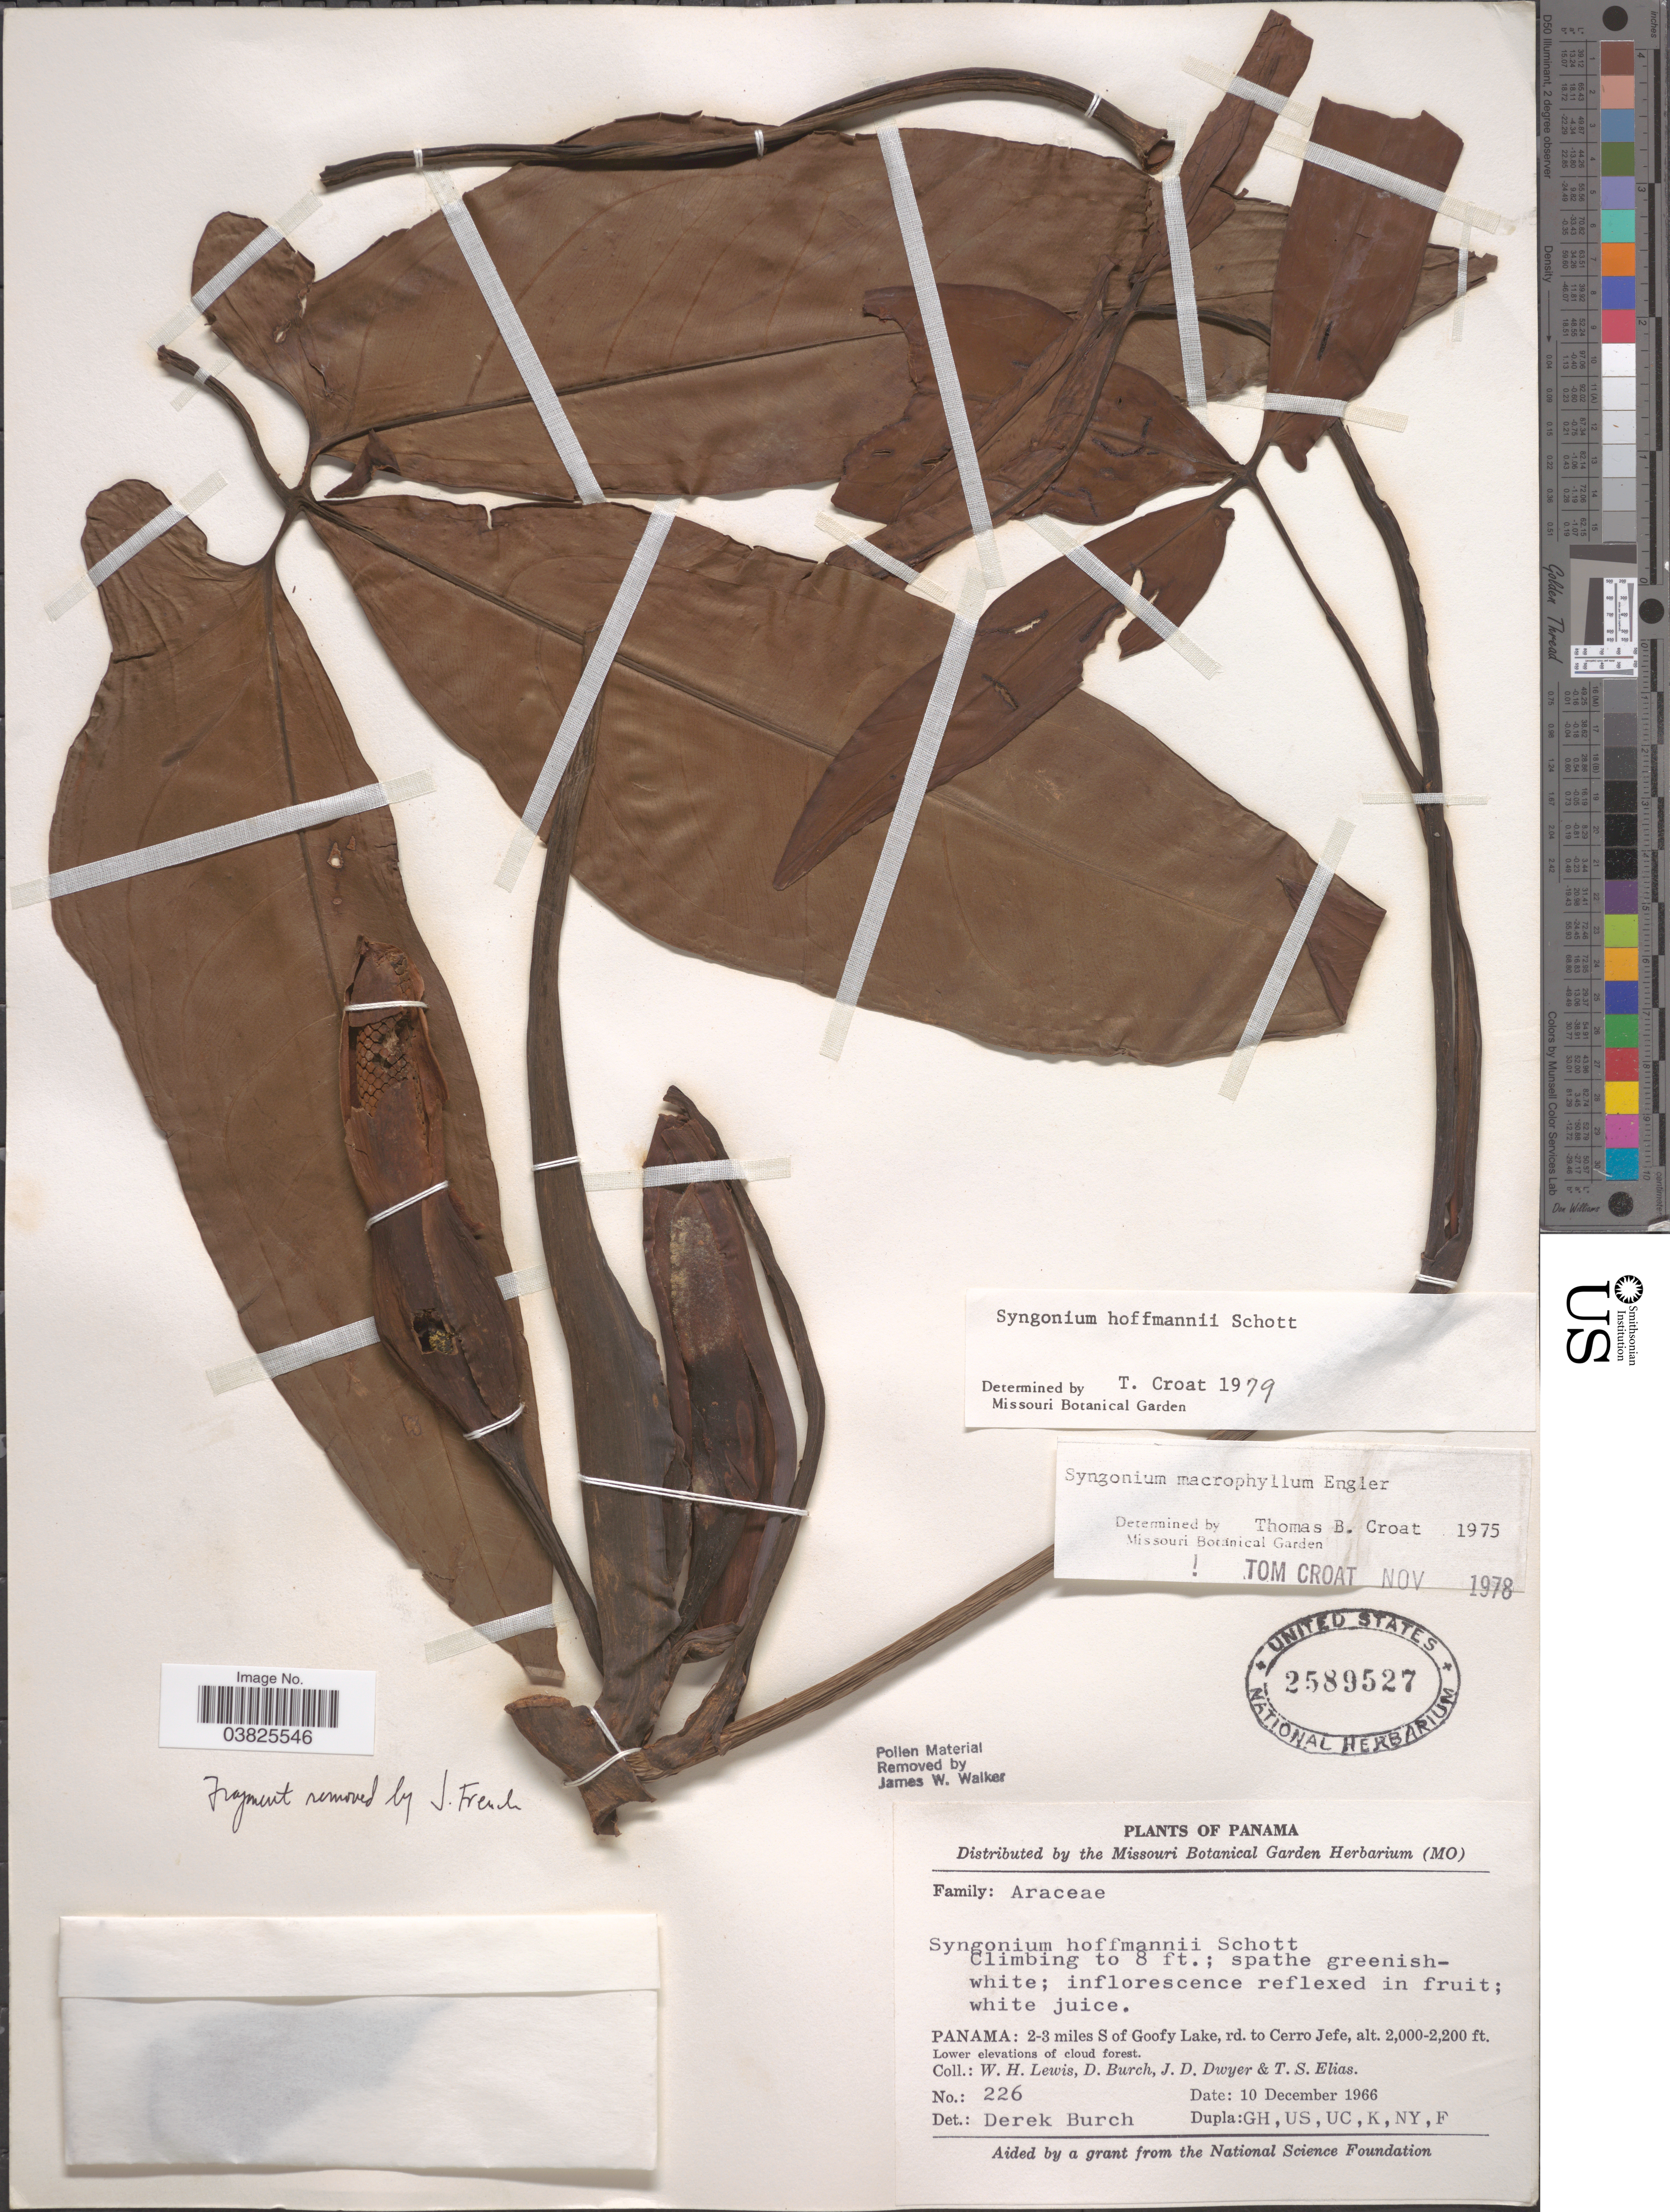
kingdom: Plantae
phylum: Tracheophyta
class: Liliopsida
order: Alismatales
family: Araceae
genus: Syngonium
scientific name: Syngonium hoffmannii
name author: Schott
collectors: W. H. Lewis, D. Burch, J. D. Dwyer & T. S. Elias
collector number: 226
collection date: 1966-12-10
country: Panama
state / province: Panamá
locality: Panama: 2-3 miles S of Goofy Lake, rd. to Cerro Jefe.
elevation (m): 610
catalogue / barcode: US 2589527